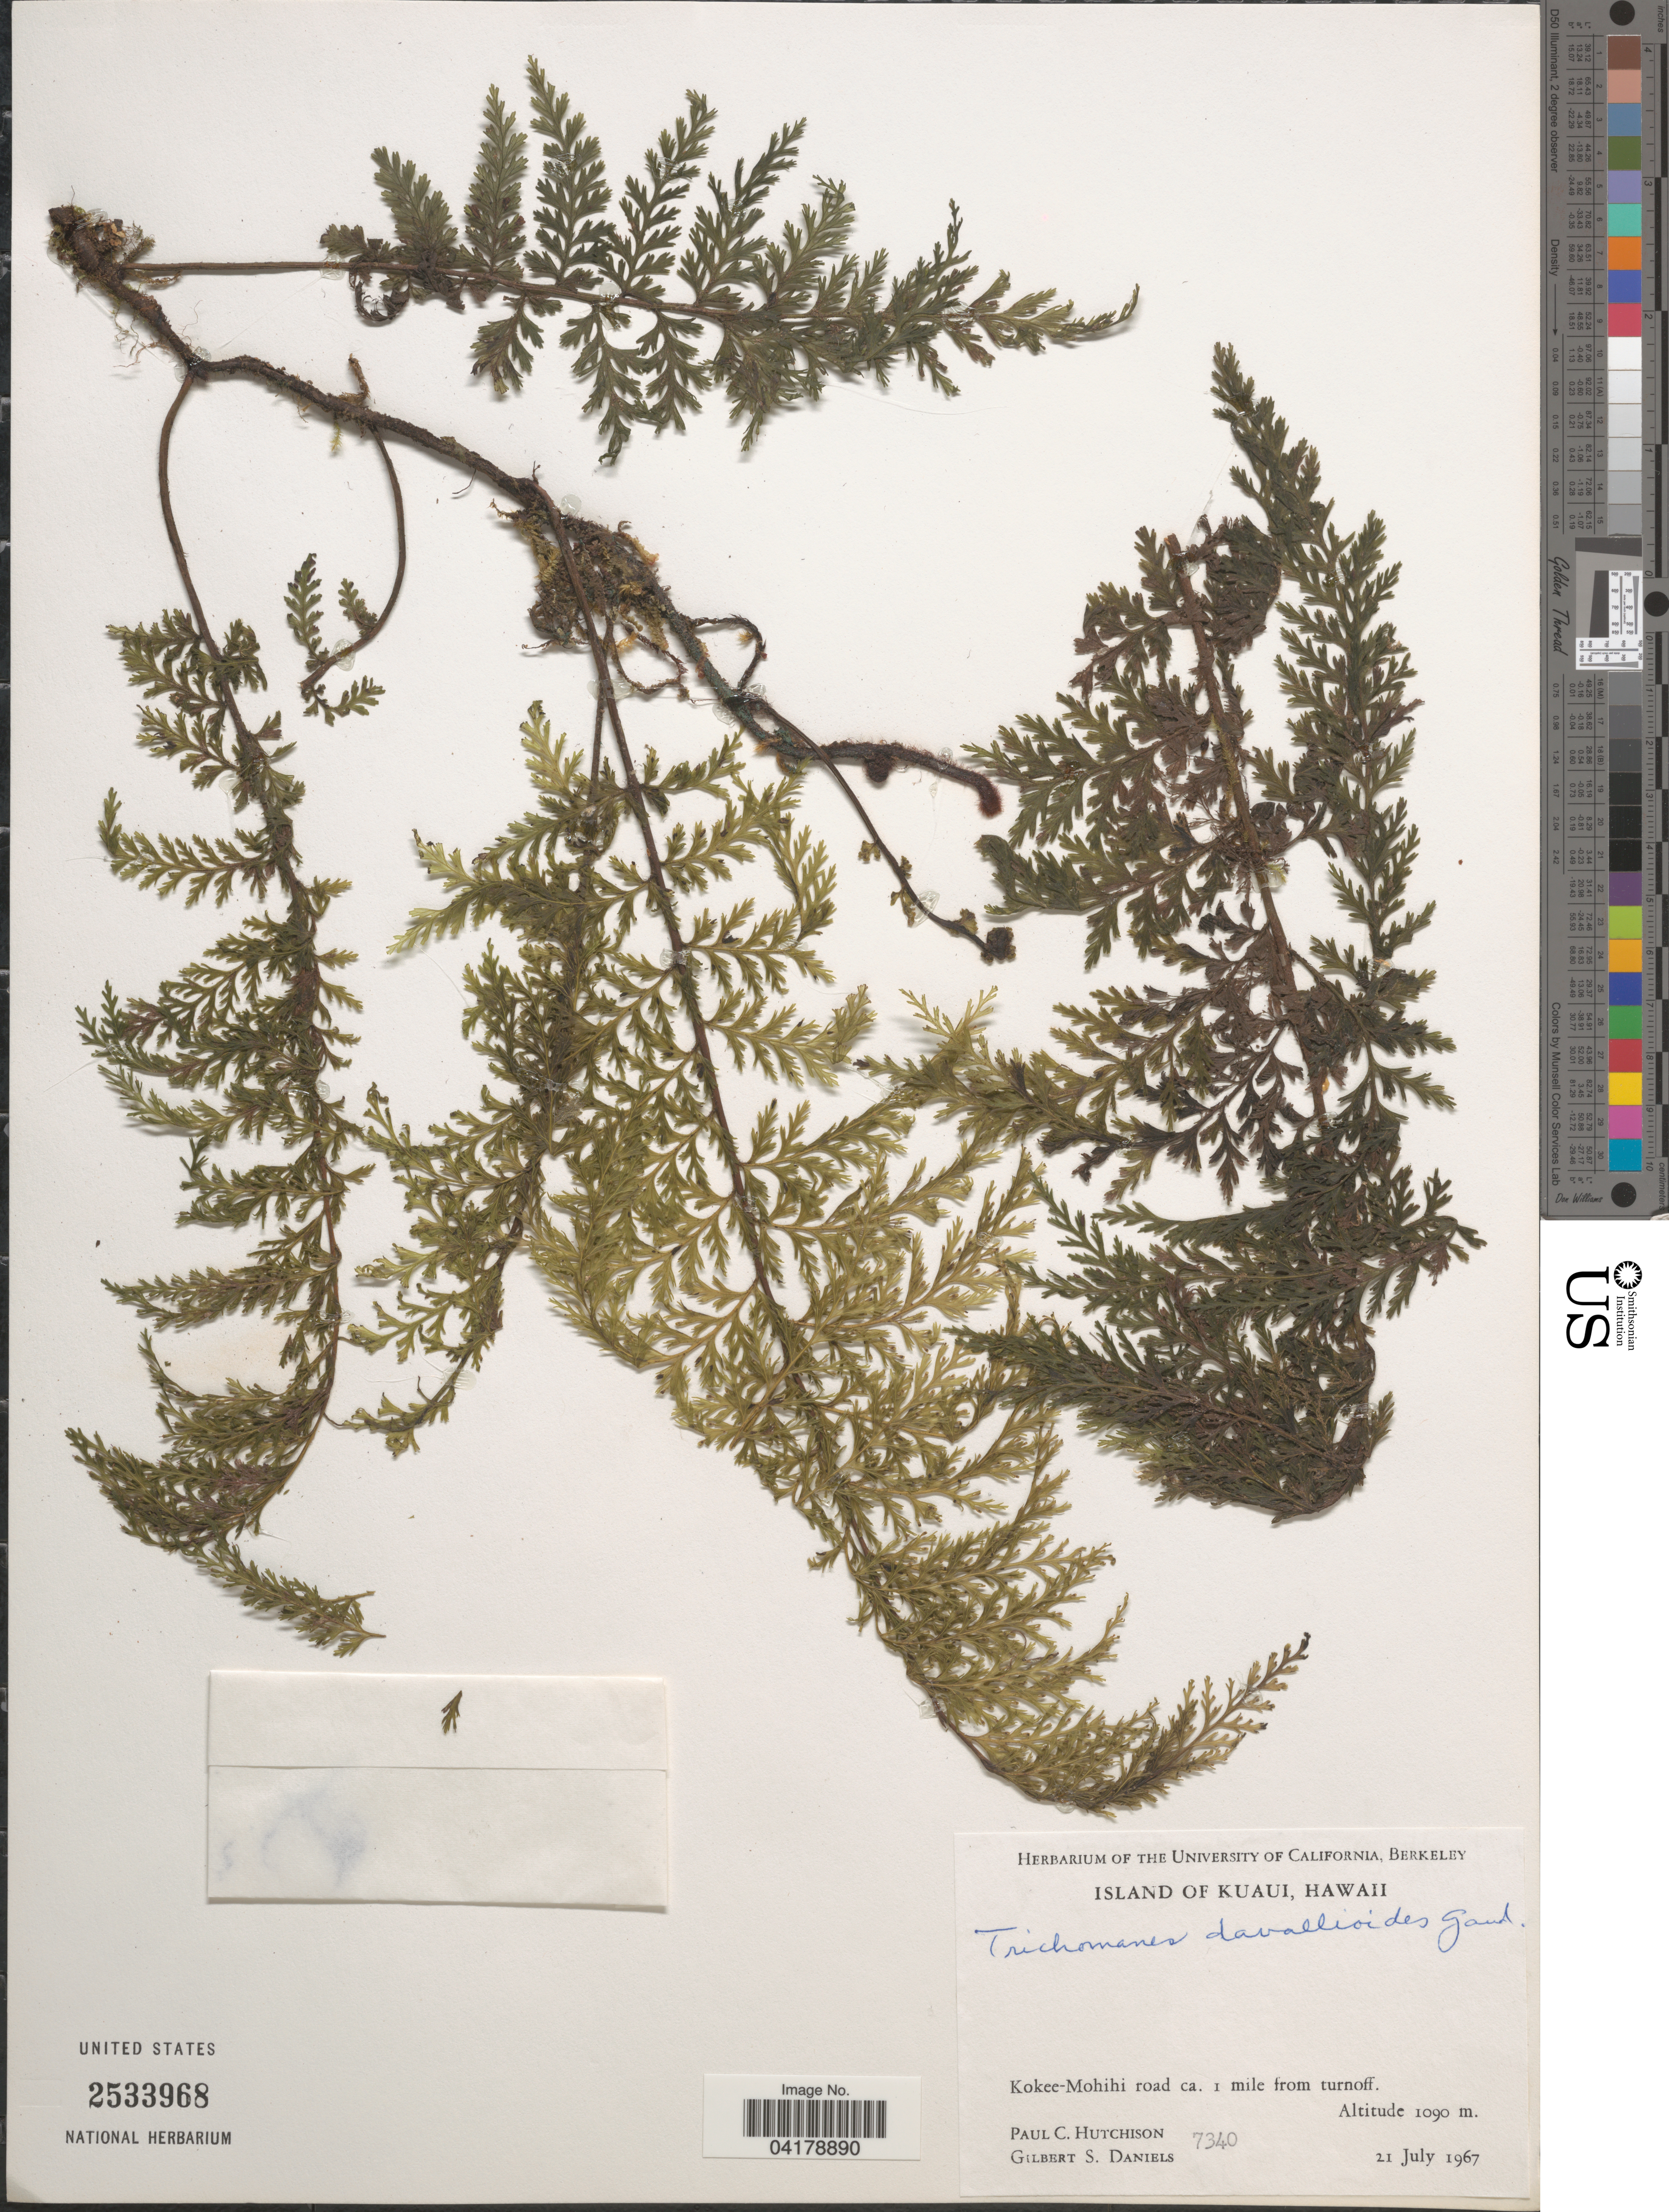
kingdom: Plantae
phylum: Tracheophyta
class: Polypodiopsida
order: Hymenophyllales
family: Hymenophyllaceae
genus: Trichomanes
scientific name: Trichomanes davallioides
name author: Gaudich.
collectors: P. C. Hutchison & G. S. Daniels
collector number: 7340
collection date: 1967-07-21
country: United States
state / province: Hawaii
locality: Island of Kuaui. Kokee-Mohihi road ca. 1 mile from turnoff.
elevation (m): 1090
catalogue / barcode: US 2533968